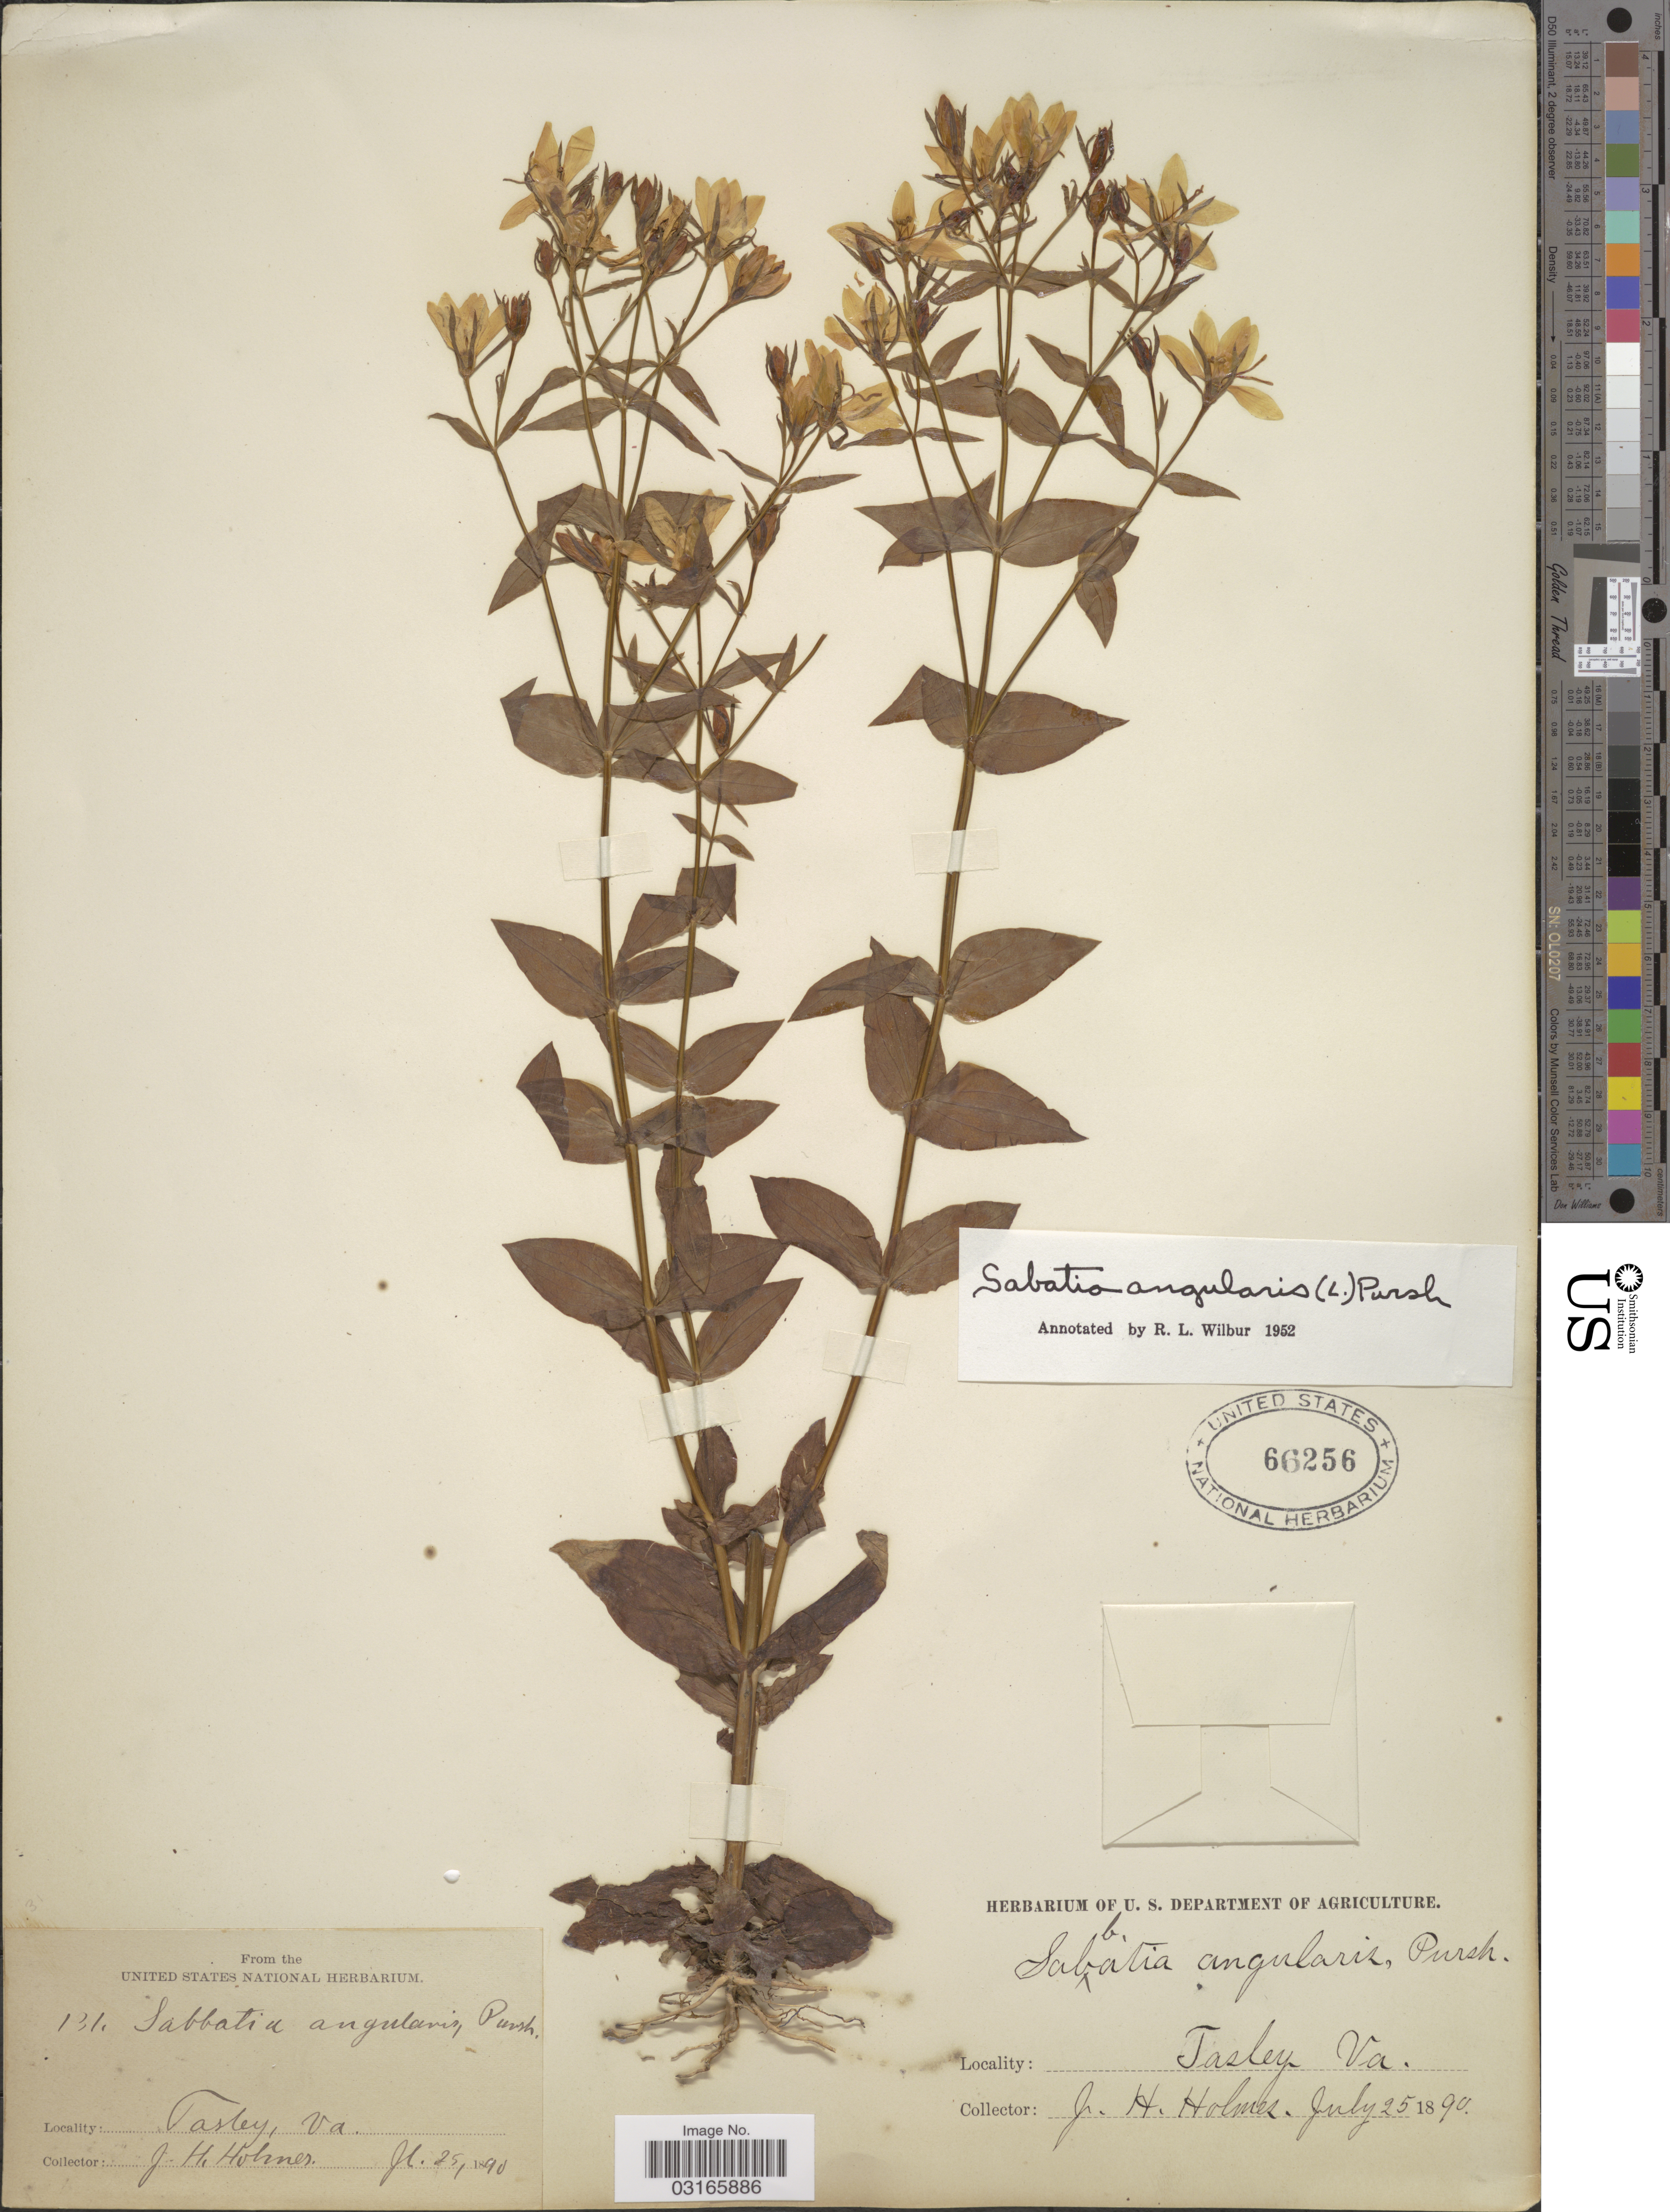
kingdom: Plantae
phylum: Tracheophyta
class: Magnoliopsida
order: Gentianales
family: Gentianaceae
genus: Sabatia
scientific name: Sabatia angularis (L.) Pursh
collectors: J. Holmes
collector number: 131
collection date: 1890-07-25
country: United States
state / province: Virginia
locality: Tasley, Va.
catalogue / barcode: US 66256